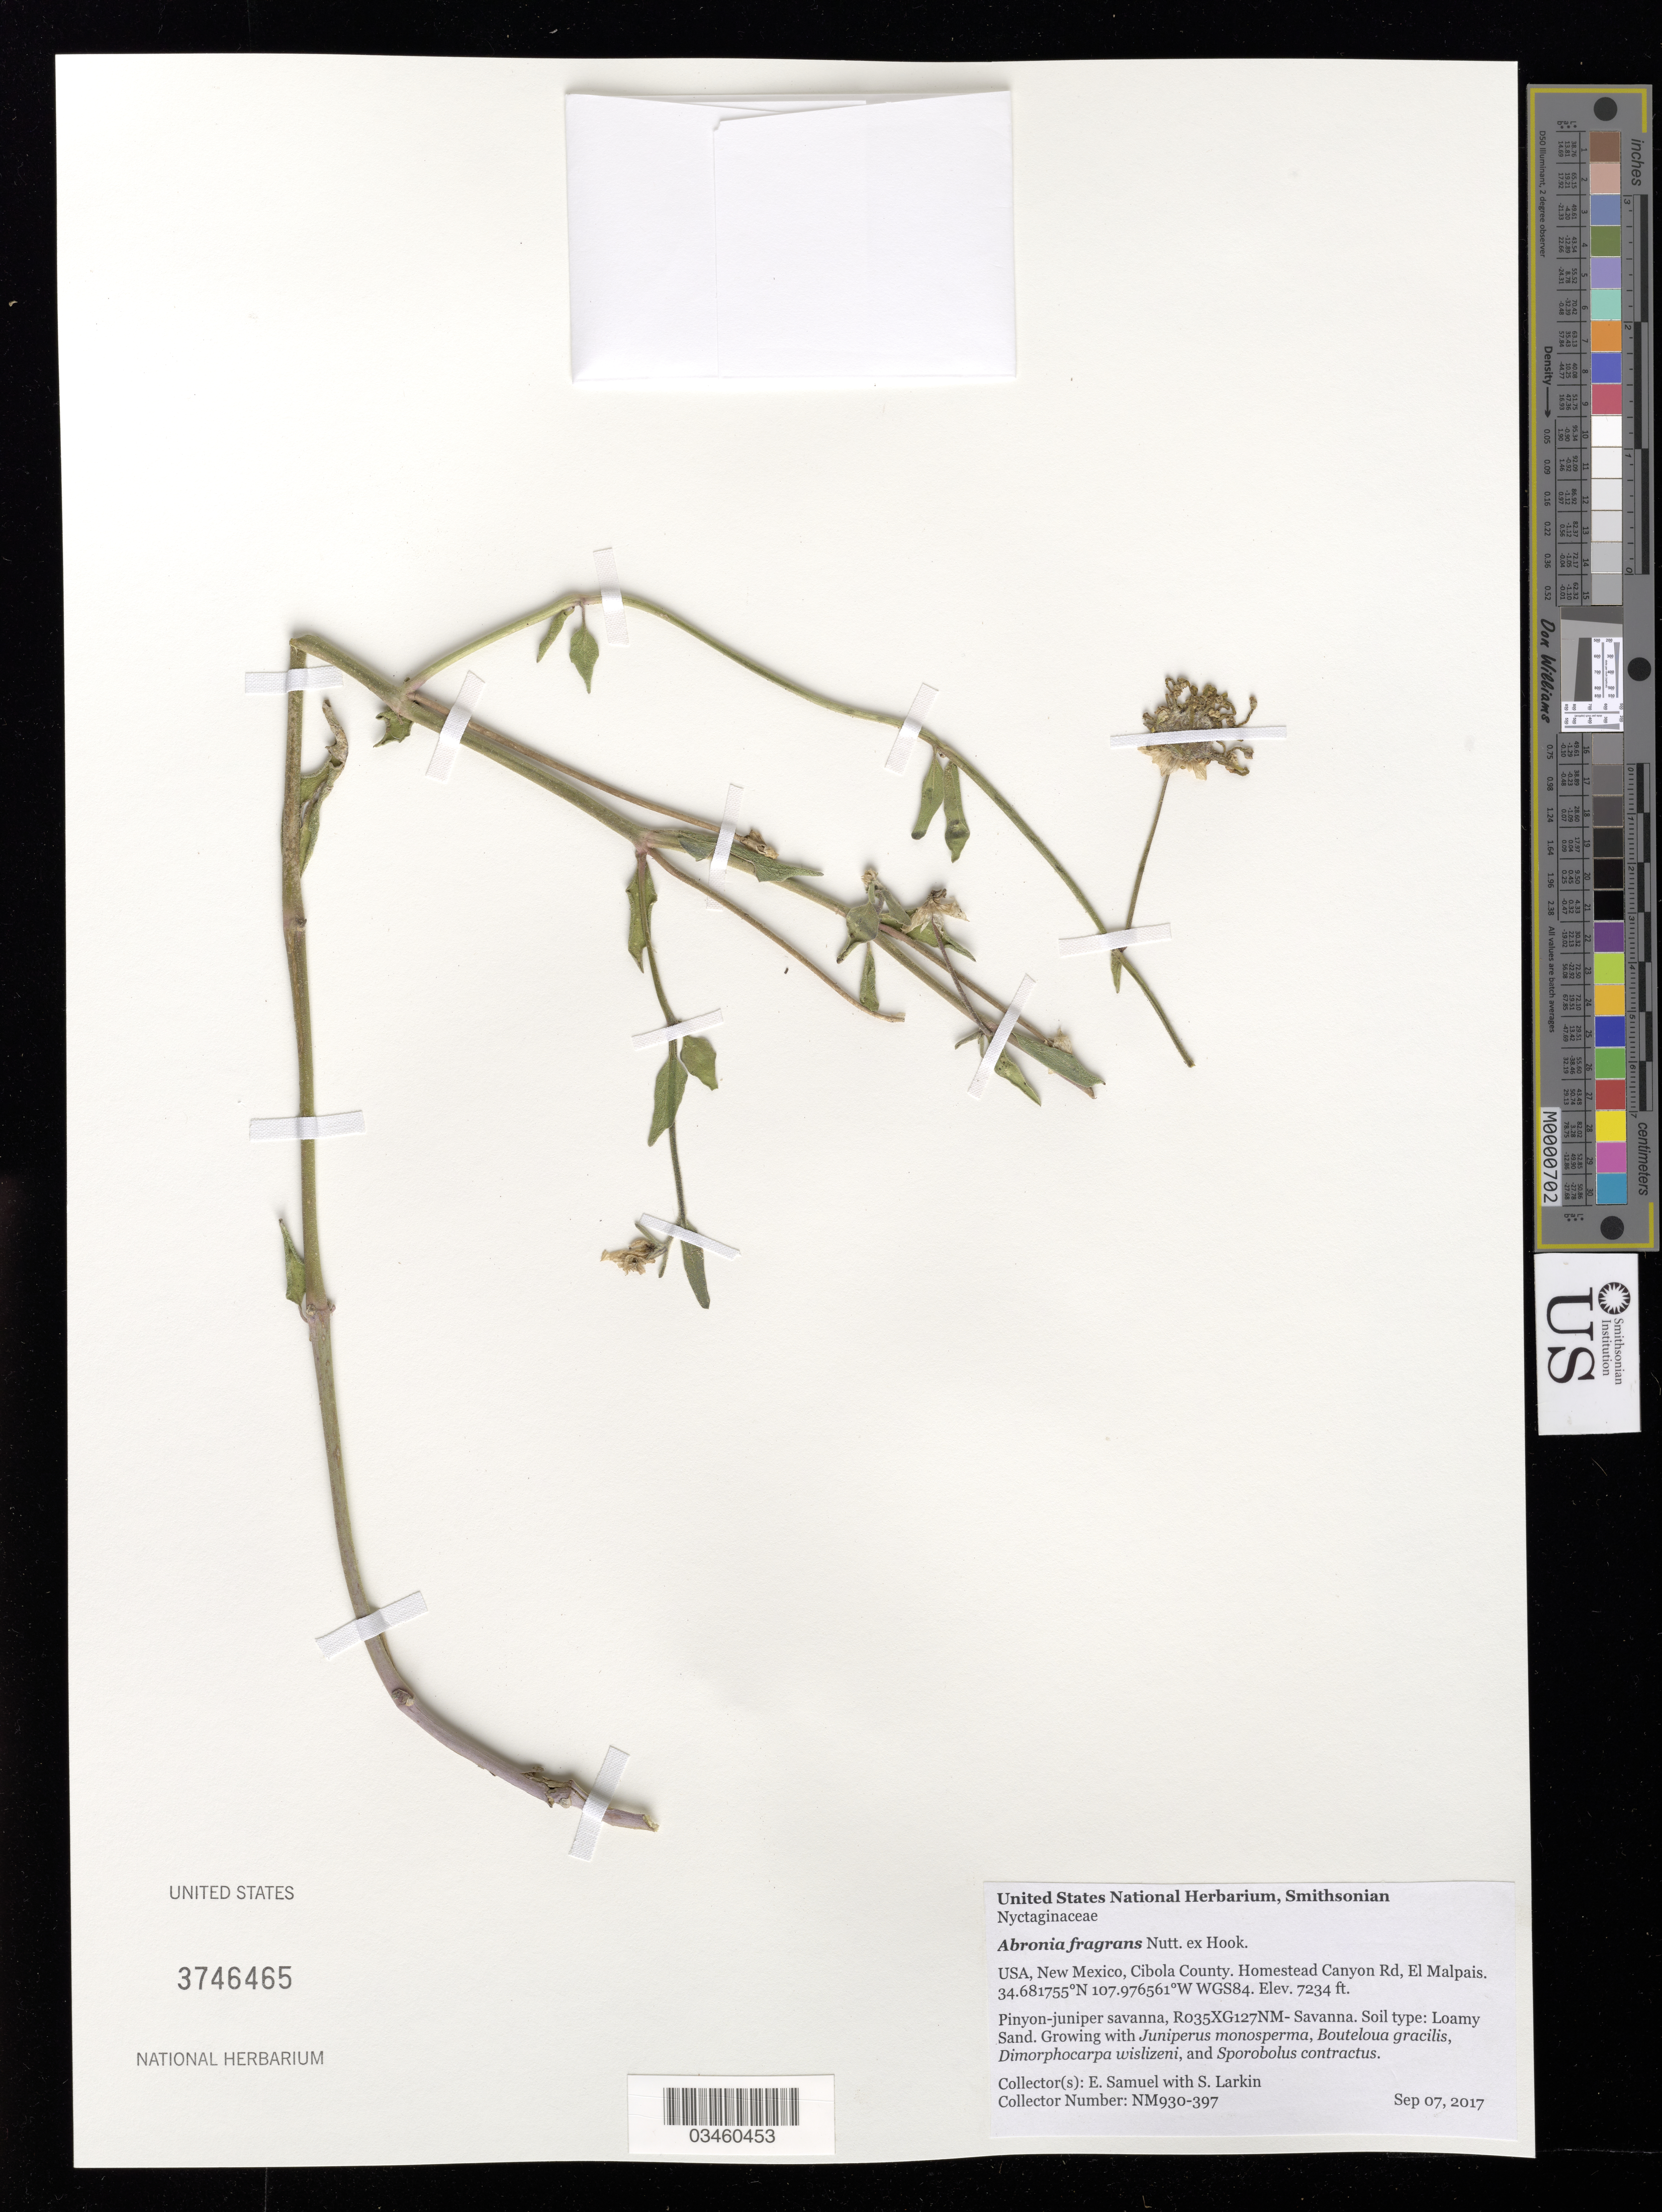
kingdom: Plantae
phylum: Tracheophyta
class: Magnoliopsida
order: Caryophyllales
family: Nyctaginaceae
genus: Abronia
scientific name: Abronia fragrans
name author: Nutt. ex Hook.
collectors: E. Samuel & S. Larkin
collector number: NM930-397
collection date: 2017-09-07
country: United States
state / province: New Mexico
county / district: Cibola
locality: El Malpais, Homestead Canyon Road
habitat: R035XG127NM- Loamy sand. Pinyon-juniper savanna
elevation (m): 2205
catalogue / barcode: US 3746465